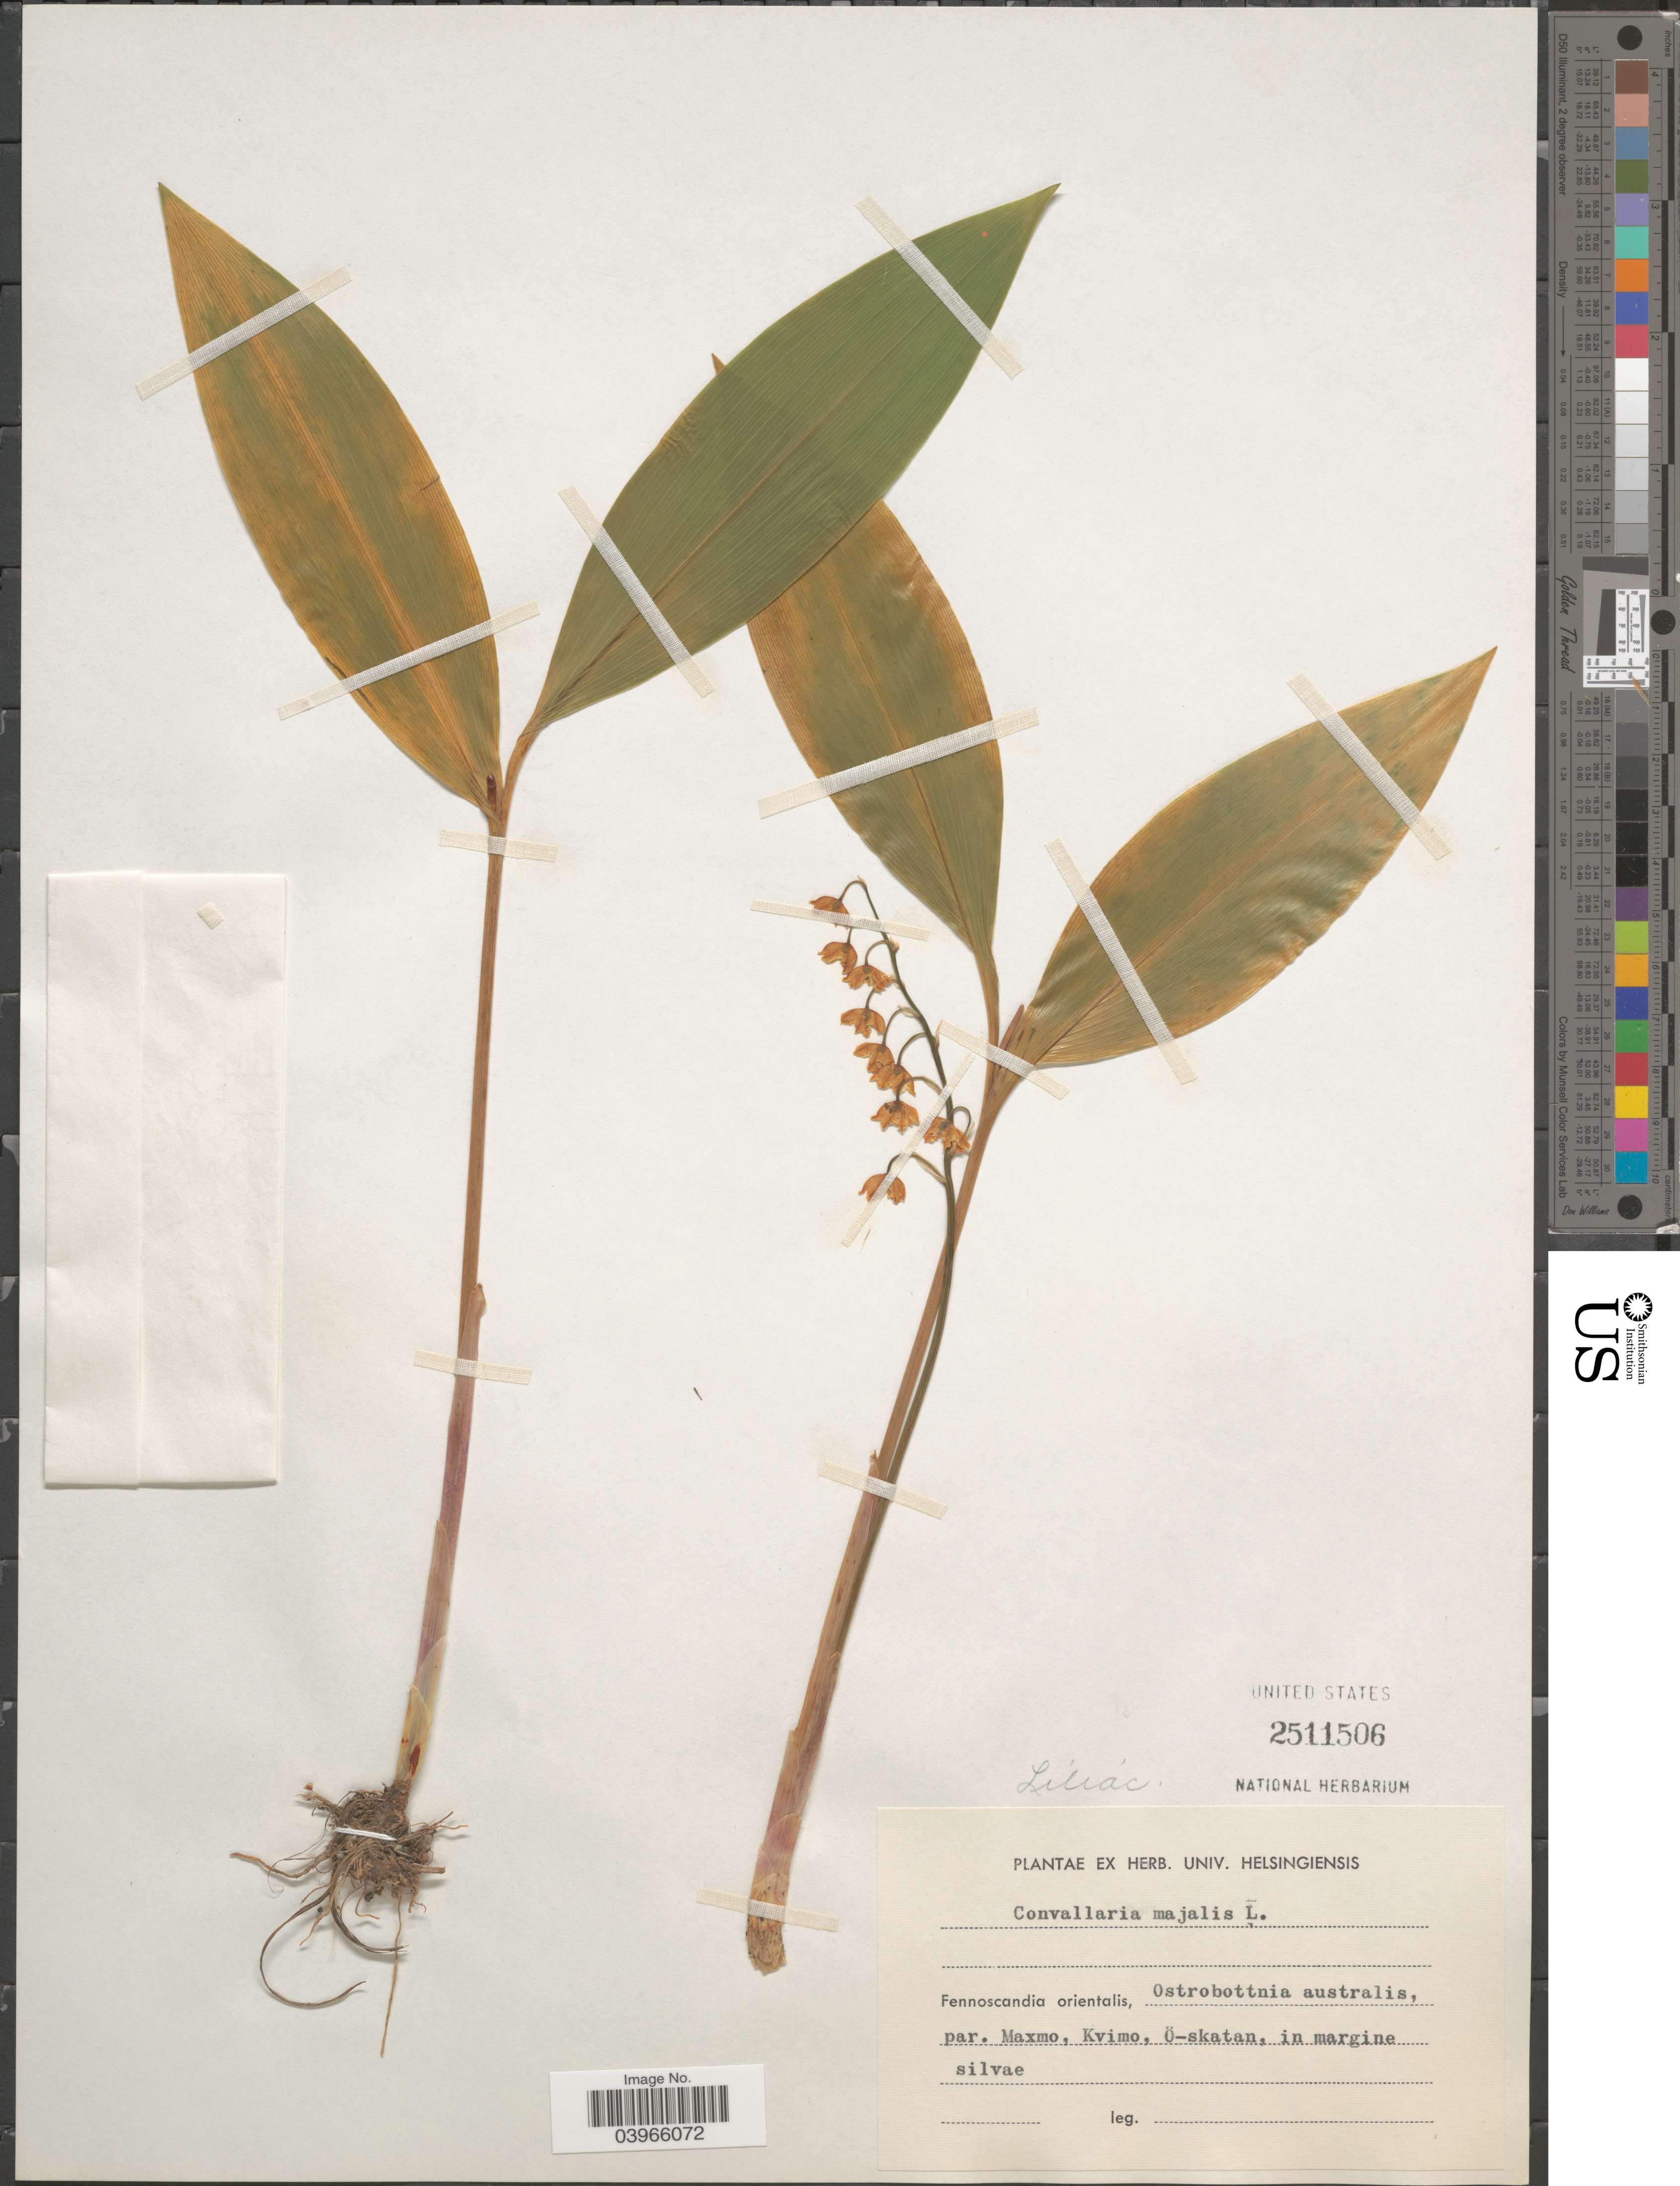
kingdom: Plantae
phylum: Tracheophyta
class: Liliopsida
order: Asparagales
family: Asparagaceae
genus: Convallaria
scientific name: Convallaria majalis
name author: L.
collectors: Ex herb. Univ. Helsingiensis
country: Finland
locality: Fennoscandia orientalis, ostrobottnia australis, par. Maxmo, Kvimo, Ö-skatan, in margine silvae.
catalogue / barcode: US 2511506